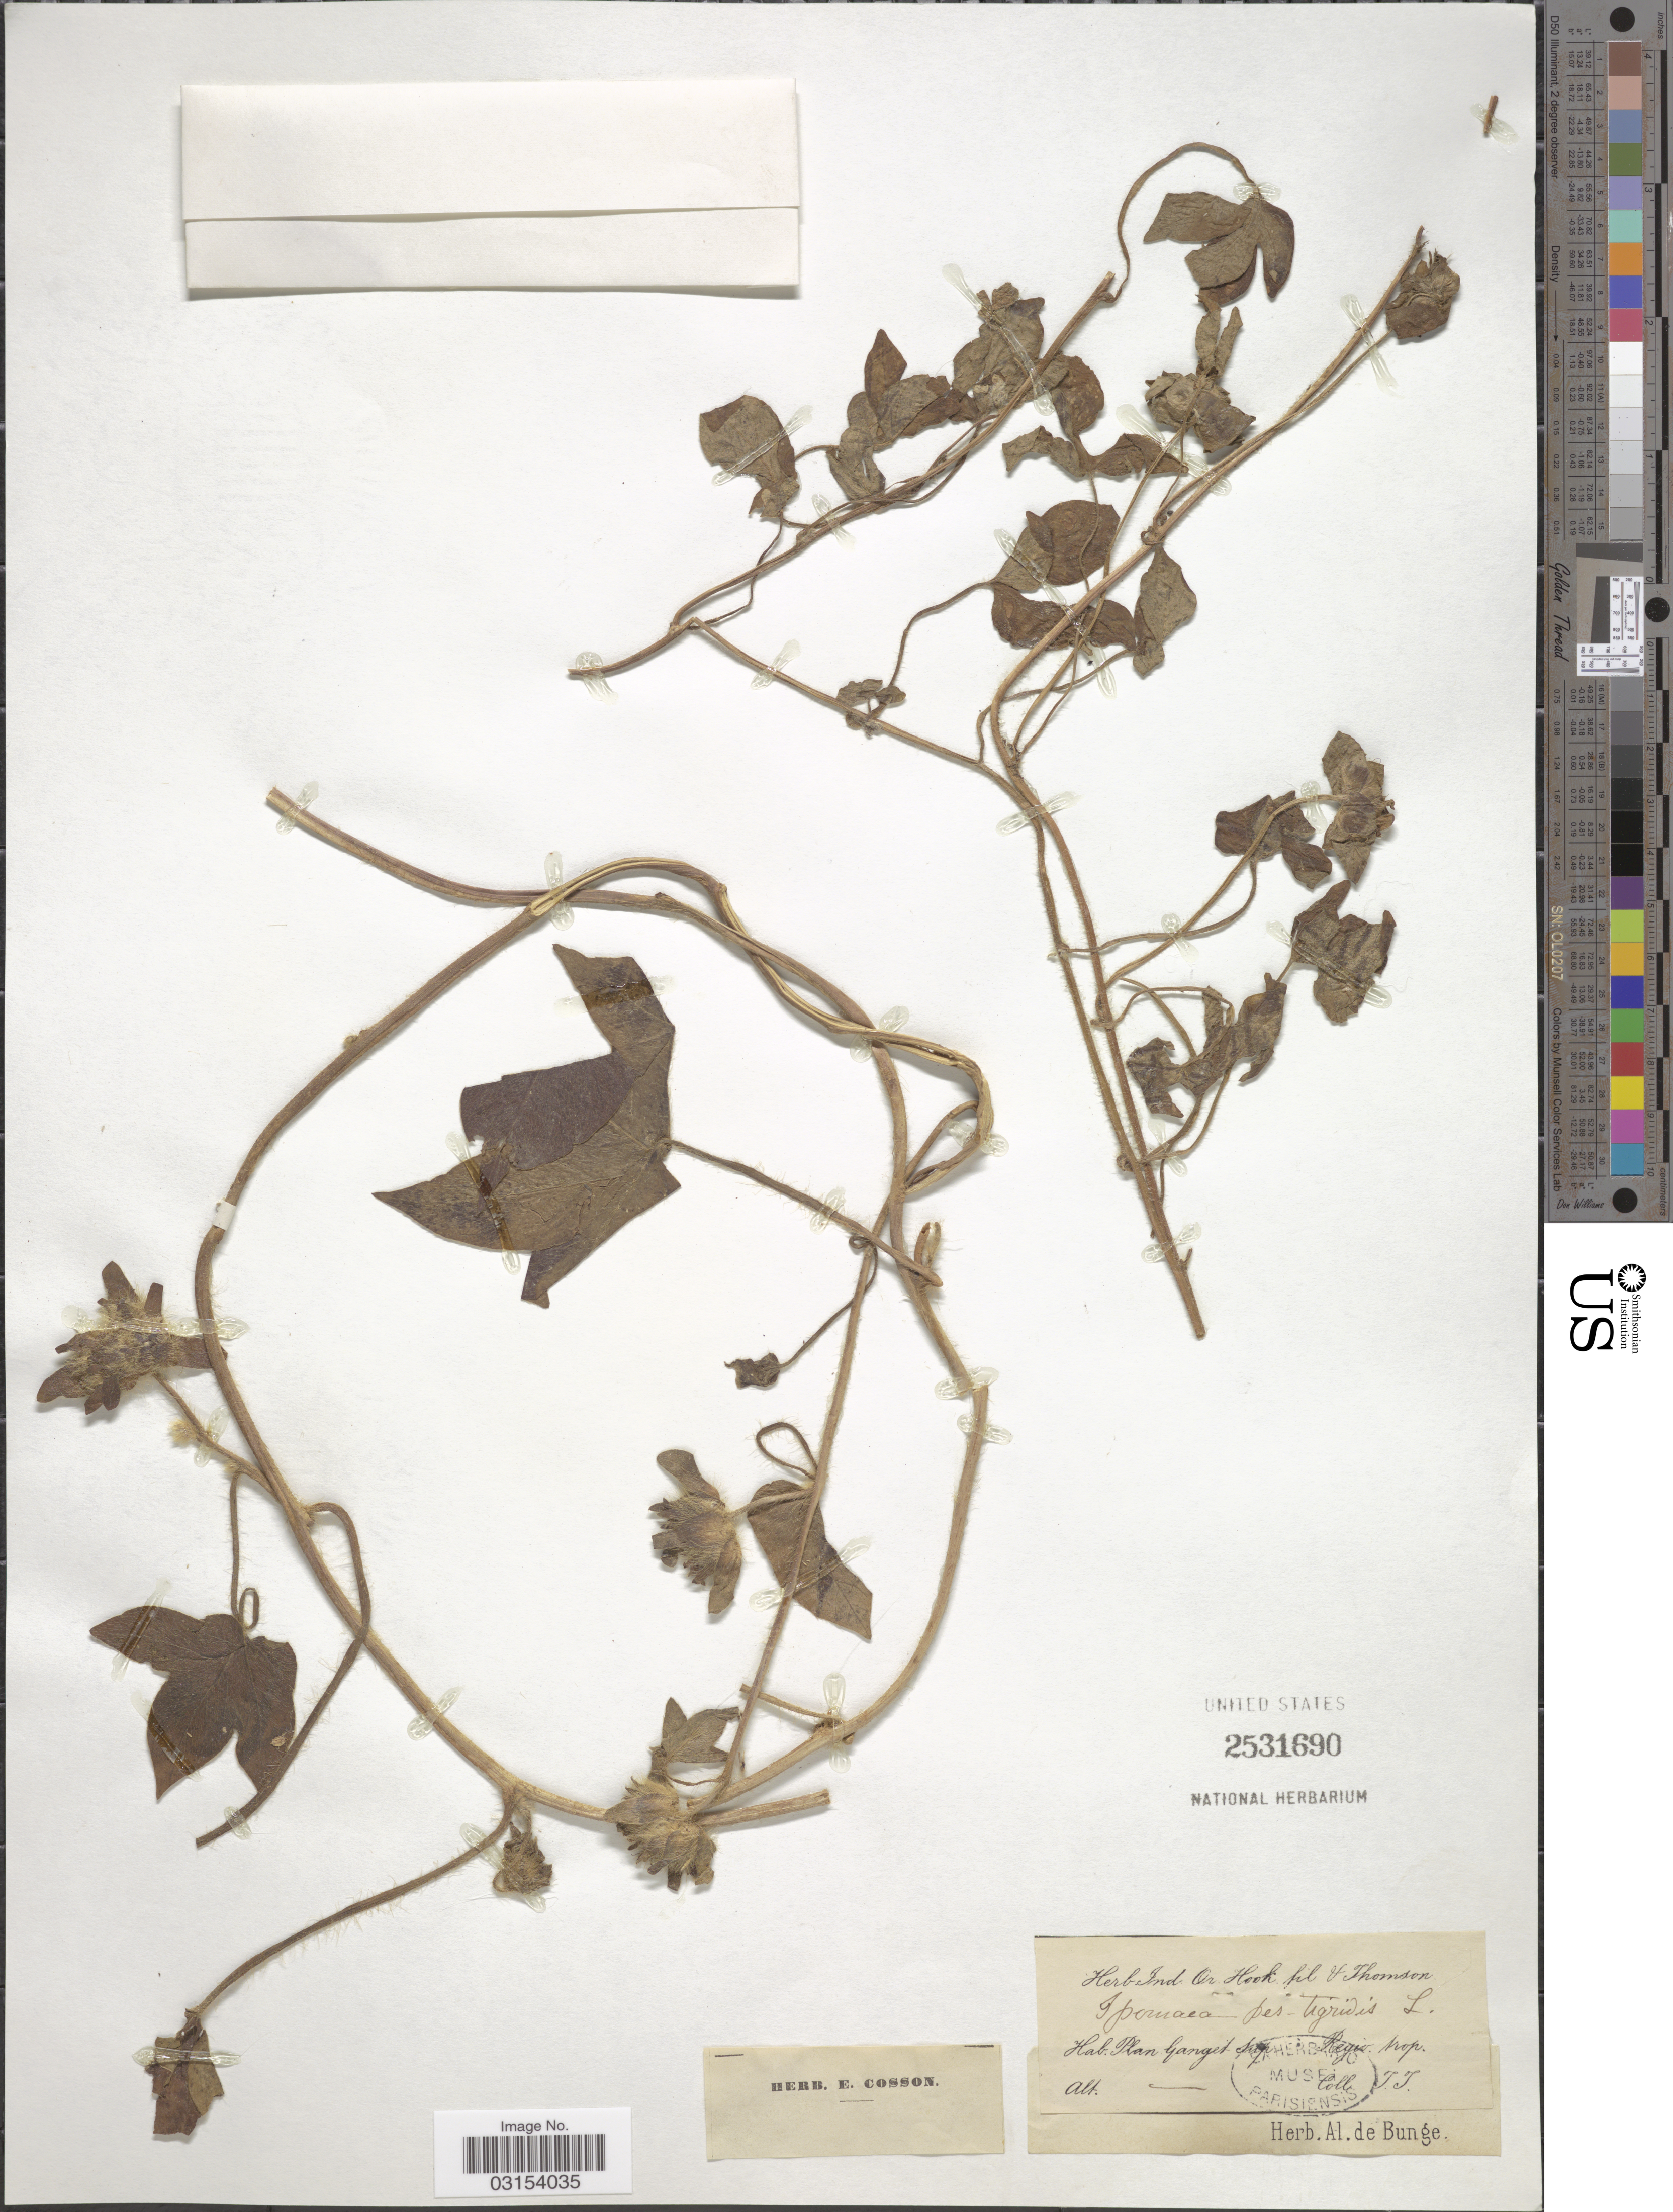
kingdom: Plantae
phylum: Tracheophyta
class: Magnoliopsida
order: Solanales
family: Convolvulaceae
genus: Ipomoea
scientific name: Ipomoea pes-tigridis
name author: L.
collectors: T. Thomson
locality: Plan Ganget Sup Regio trop.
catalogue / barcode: US 2531690